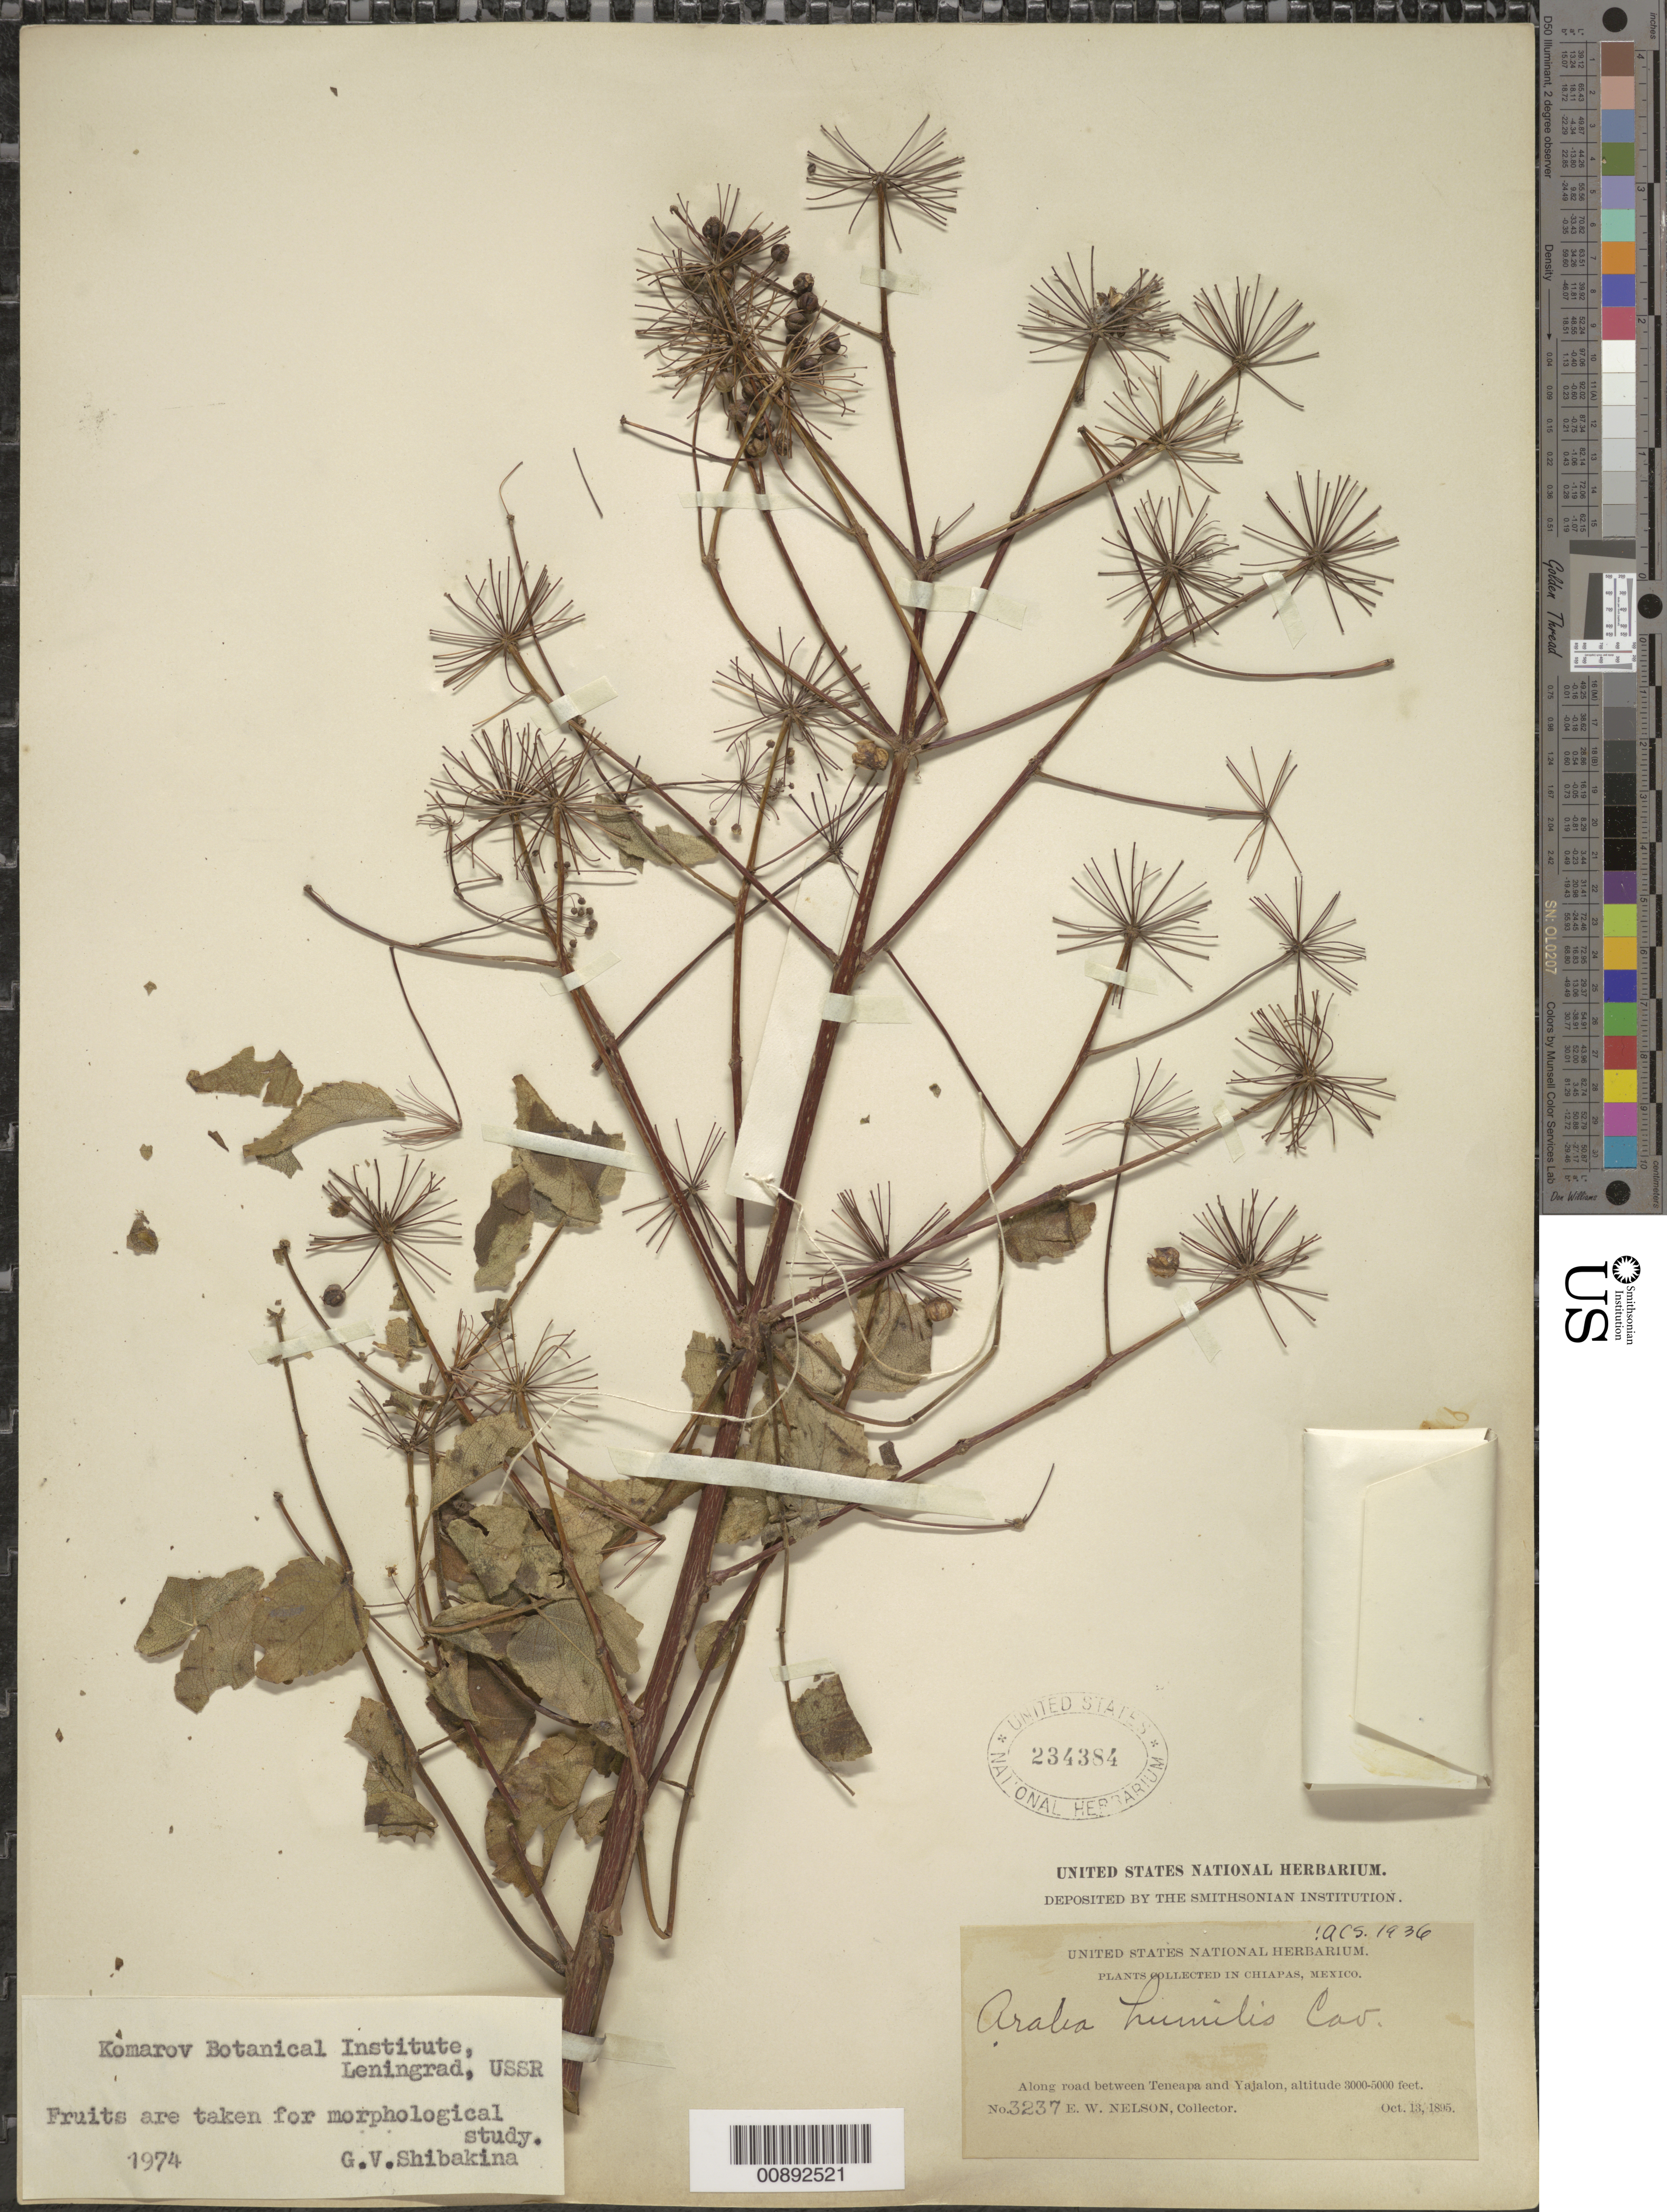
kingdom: Plantae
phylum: Tracheophyta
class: Magnoliopsida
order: Apiales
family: Araliaceae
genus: Aralia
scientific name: Aralia humilis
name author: Cav.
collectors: E. W. Nelson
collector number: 3237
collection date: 1895-10-13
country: Mexico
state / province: Chiapas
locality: Along road between Teneapa and Yajalon.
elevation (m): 914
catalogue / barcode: US 234384